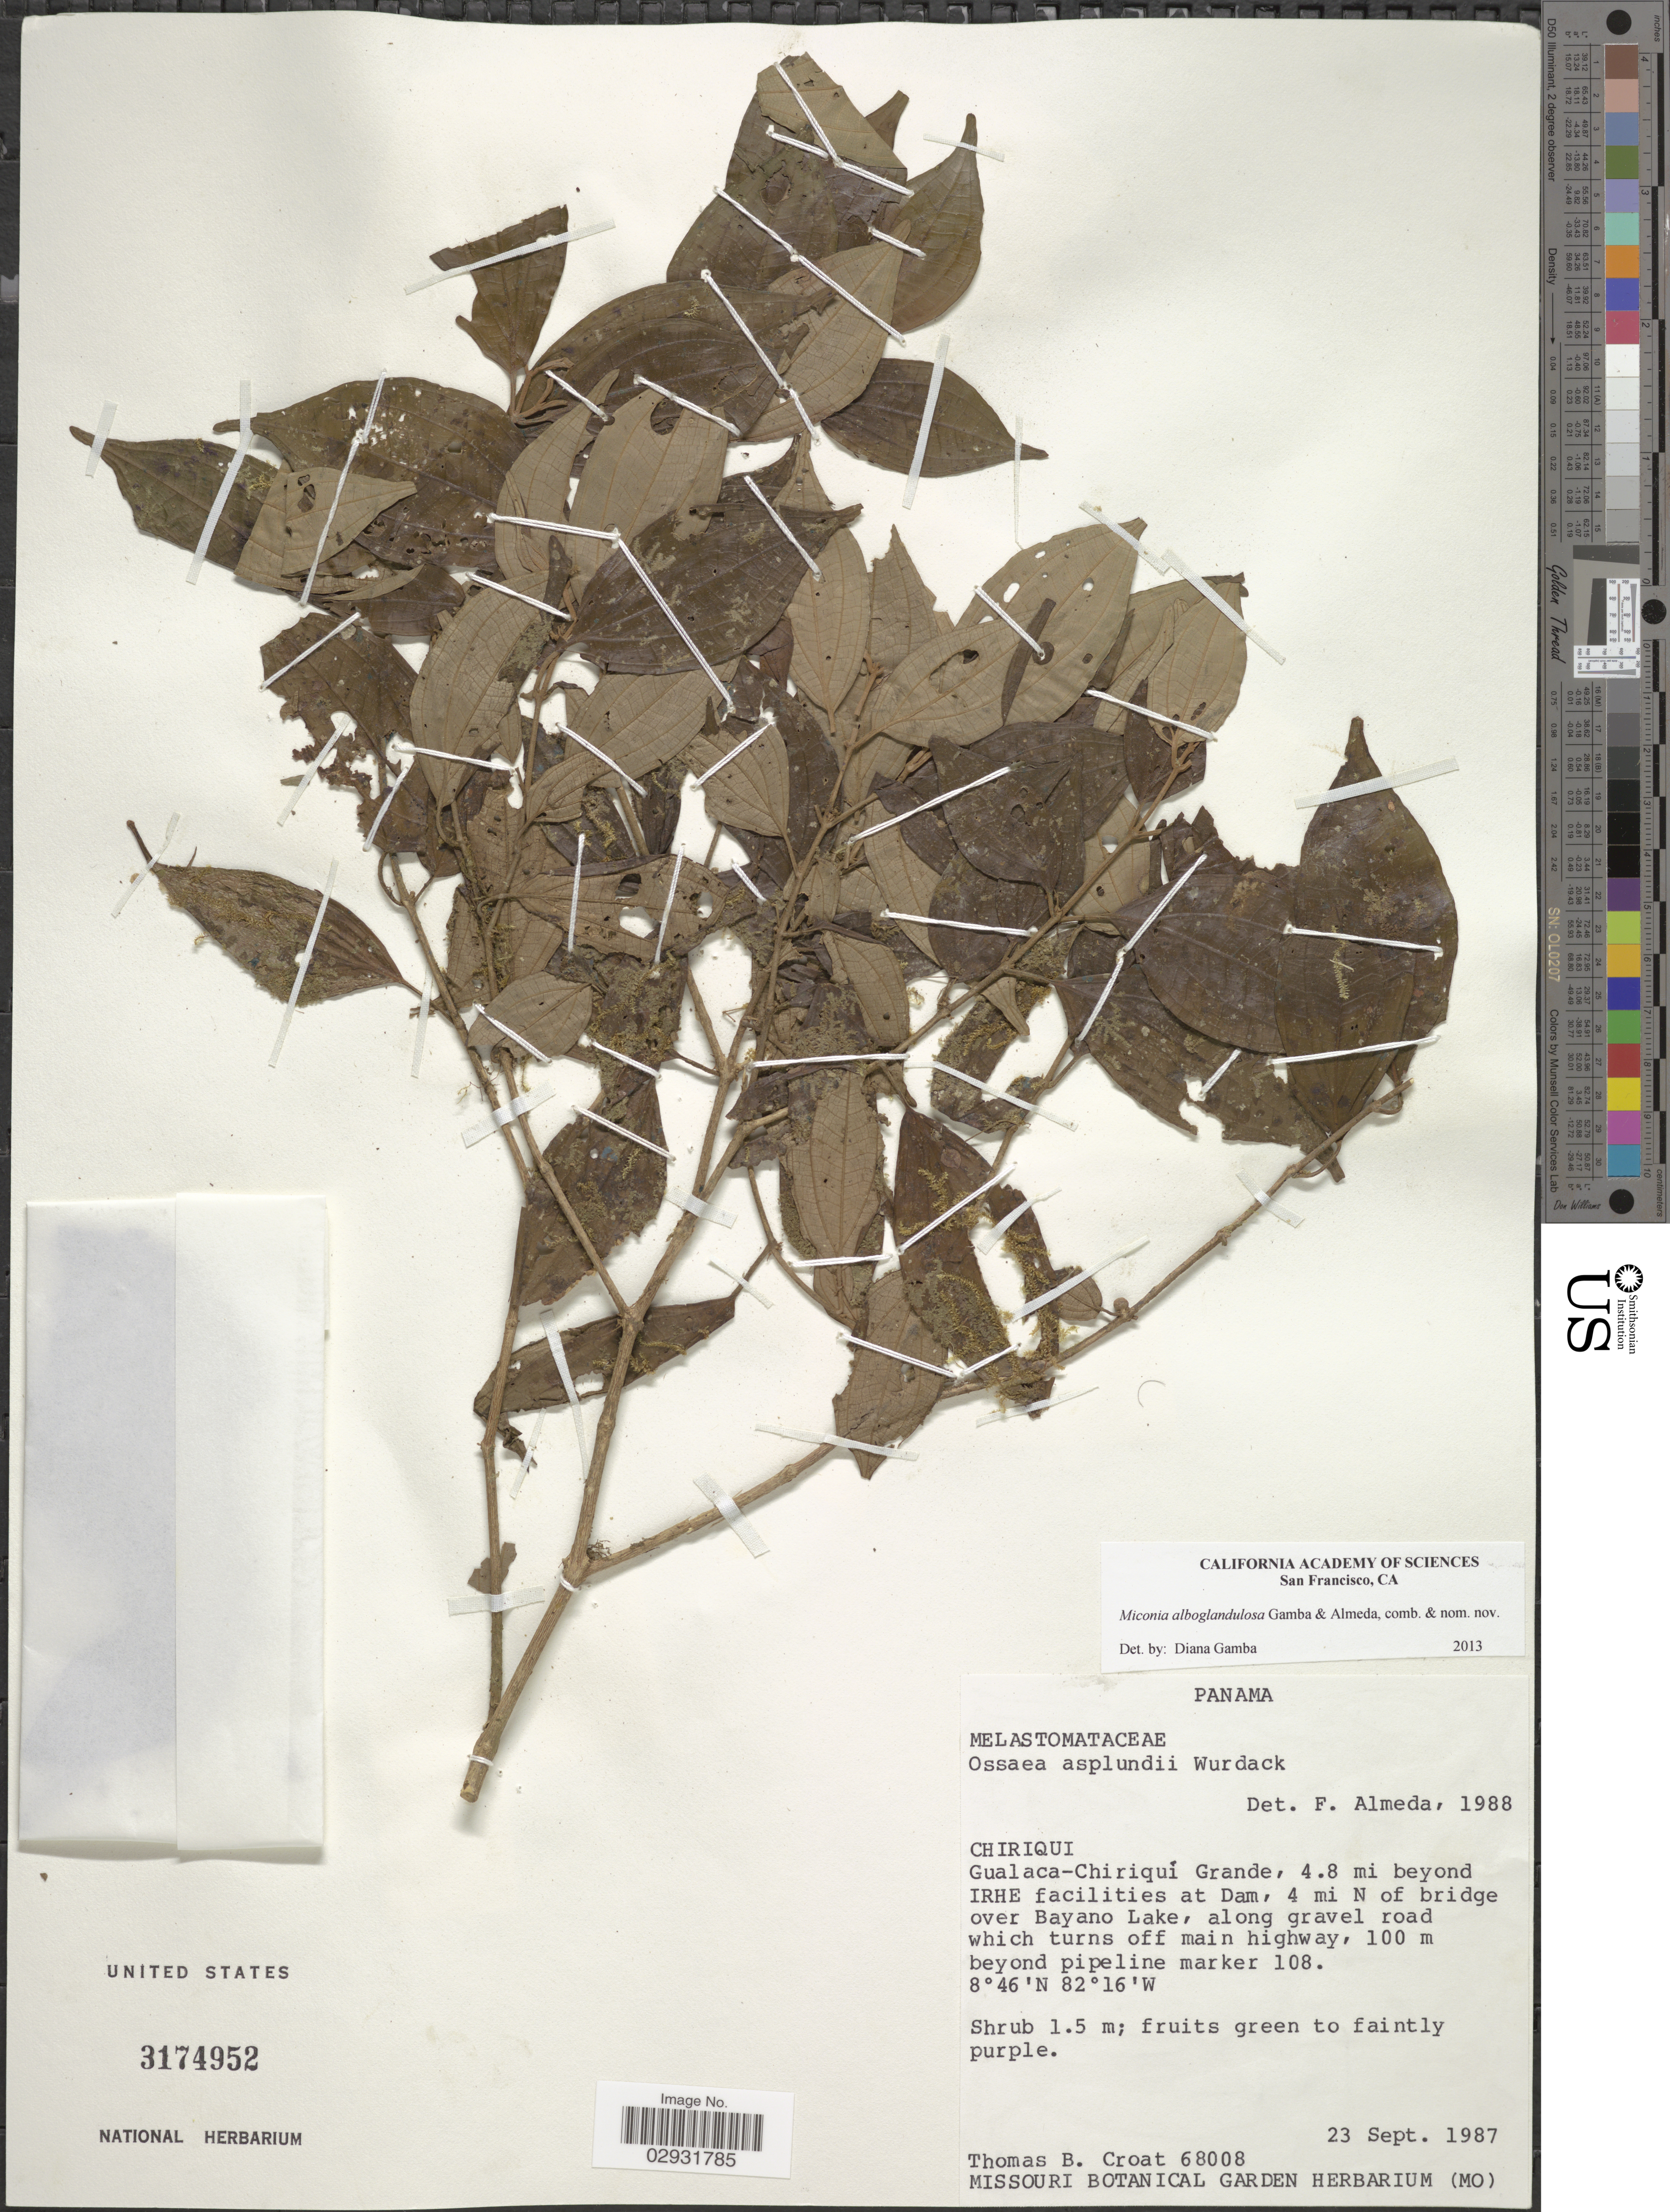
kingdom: Plantae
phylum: Tracheophyta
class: Magnoliopsida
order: Myrtales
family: Melastomataceae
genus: Miconia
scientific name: Miconia alboglandulosa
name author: Gamba & Almeda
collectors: T. B. Croat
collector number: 68008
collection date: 1987-09-23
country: Panama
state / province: Chiriqui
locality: Gualaca-Chiriquí Grande, 4.8 mi beyond IRHE facilities at Dam, 4 mi N of bridge over Bayano Lake, along gravel road which turns off main highway, 100 m beyond pipeline marker 108.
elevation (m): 100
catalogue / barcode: US 3174952